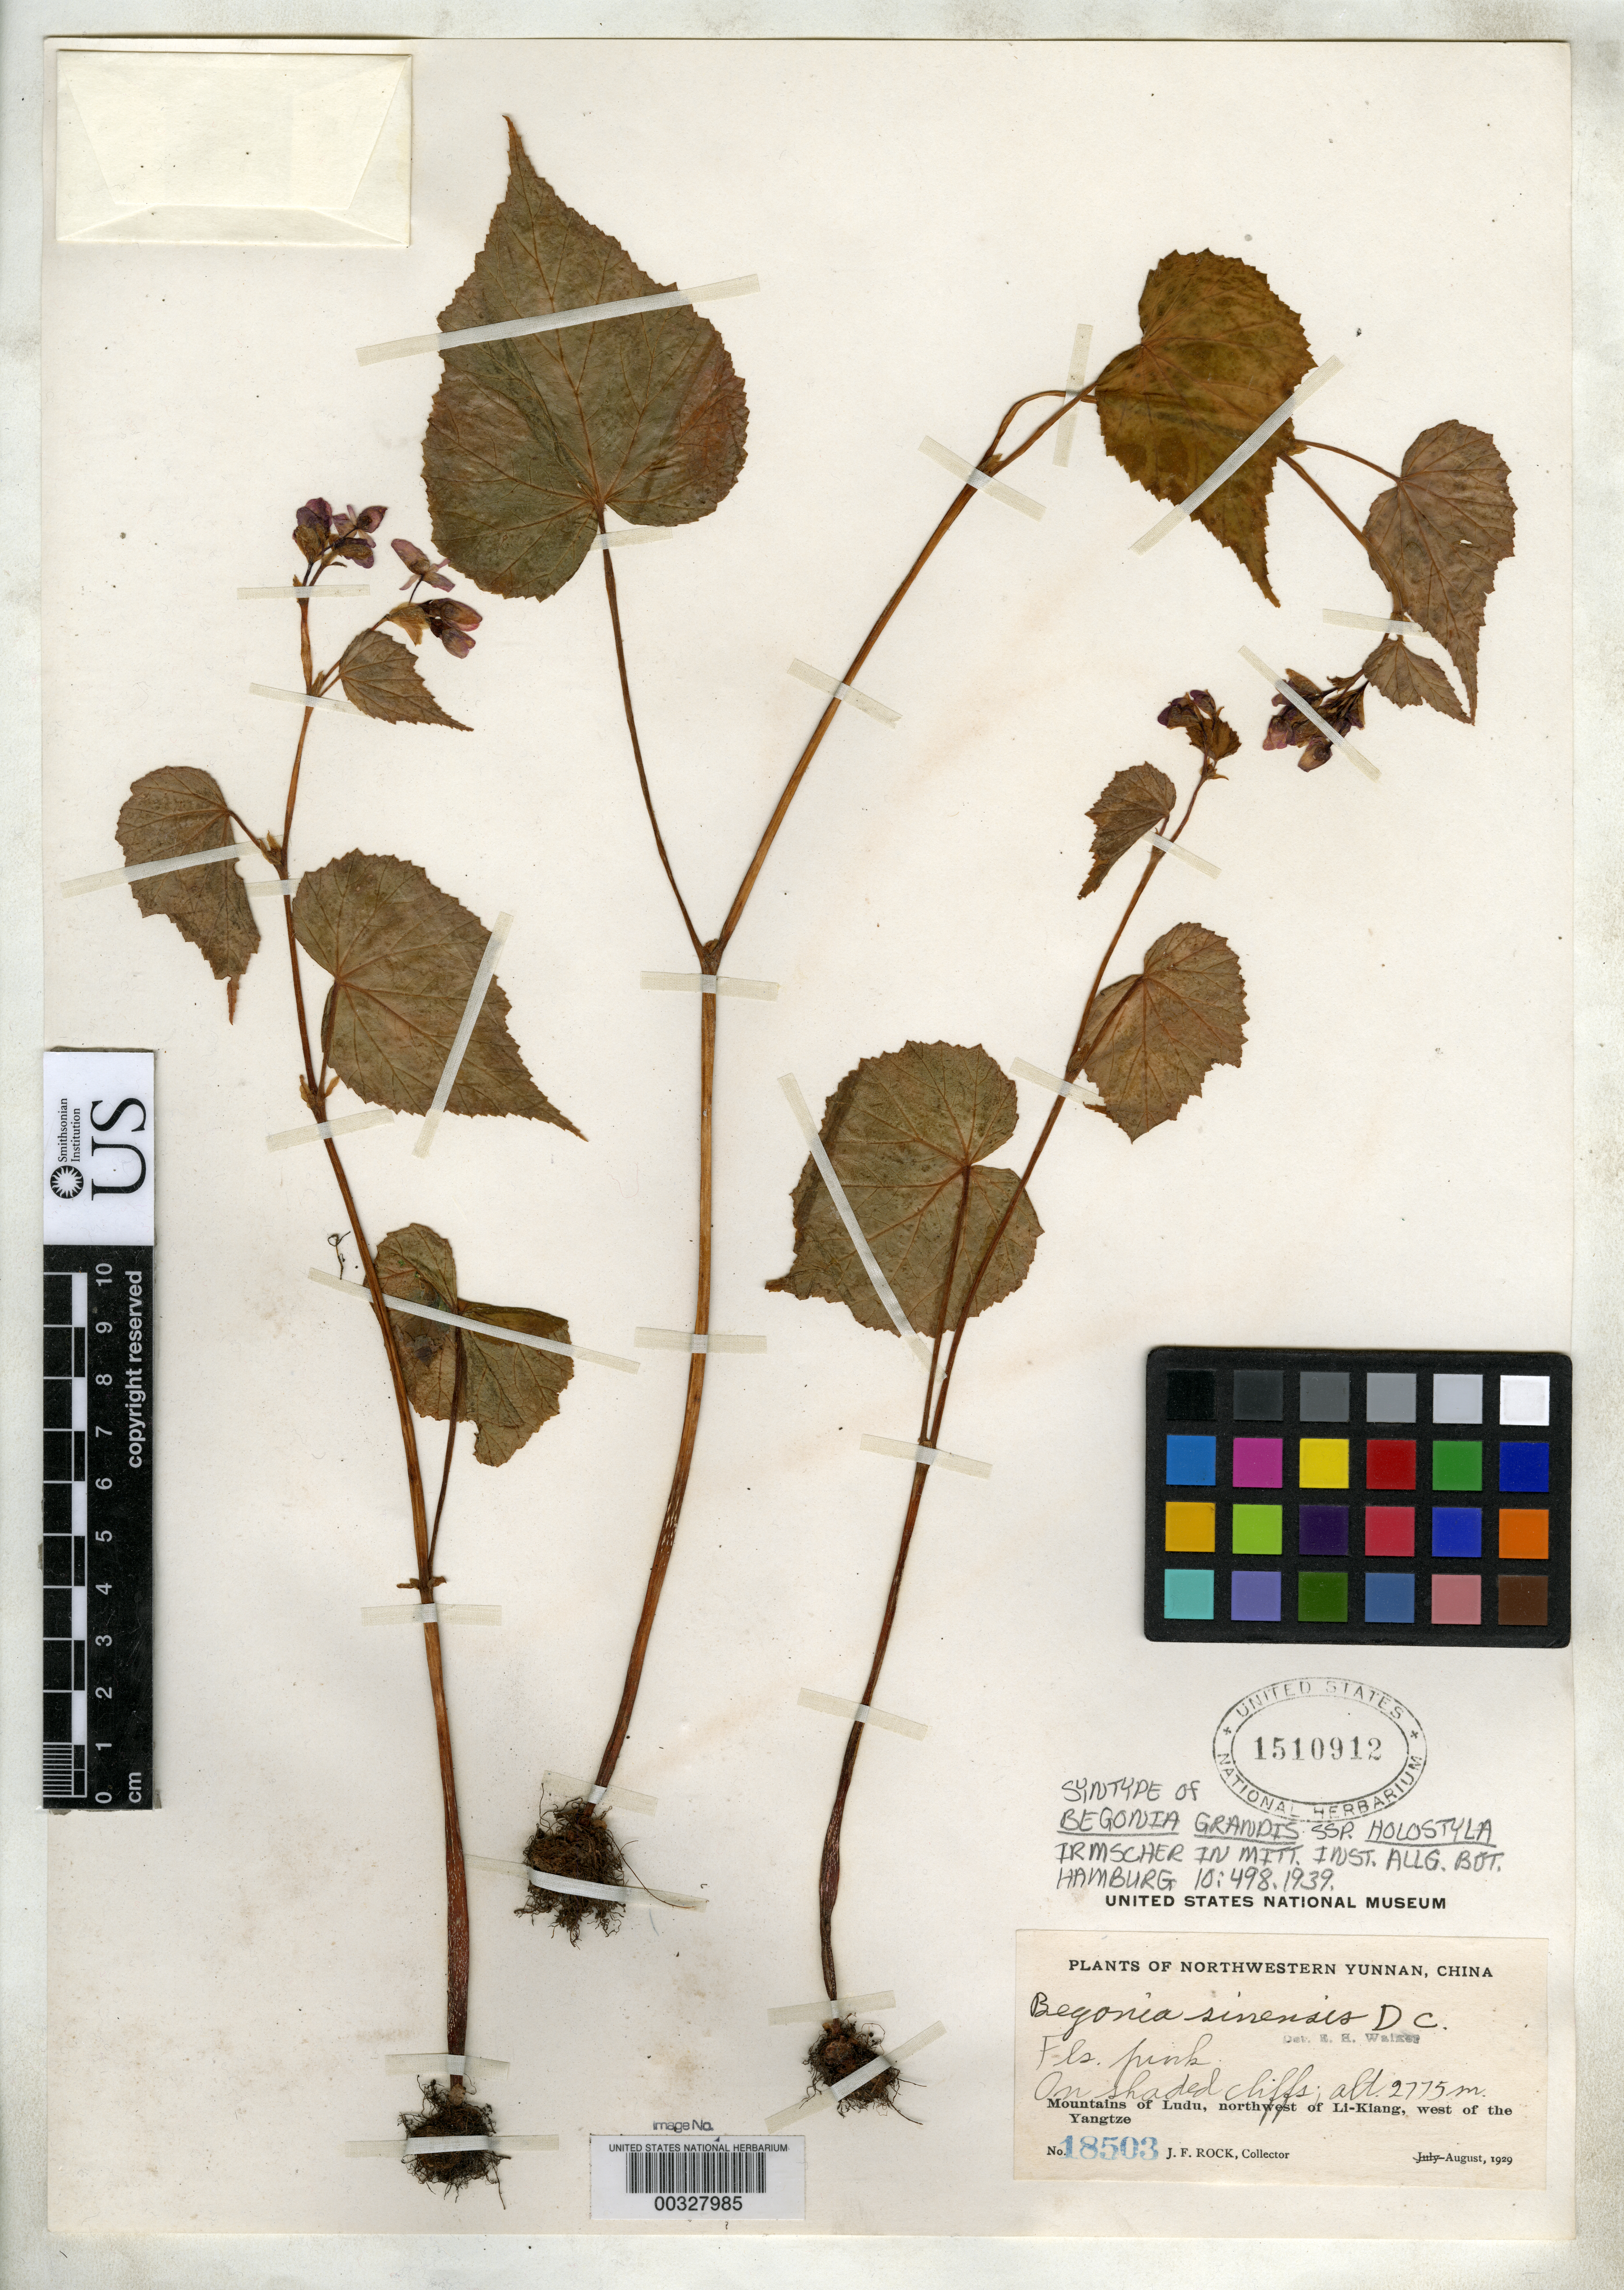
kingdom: Plantae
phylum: Tracheophyta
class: Magnoliopsida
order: Cucurbitales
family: Begoniaceae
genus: Begonia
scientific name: Begonia grandis subsp. holostyla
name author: Irmsch.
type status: Syntype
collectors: J. F. Rock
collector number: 18503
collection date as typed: Aug 1929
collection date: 1929-08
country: China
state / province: Yunnan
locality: Mountains of Ludu, NW of Li-kiang, W of Yangtze.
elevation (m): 2775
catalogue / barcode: US 1510912